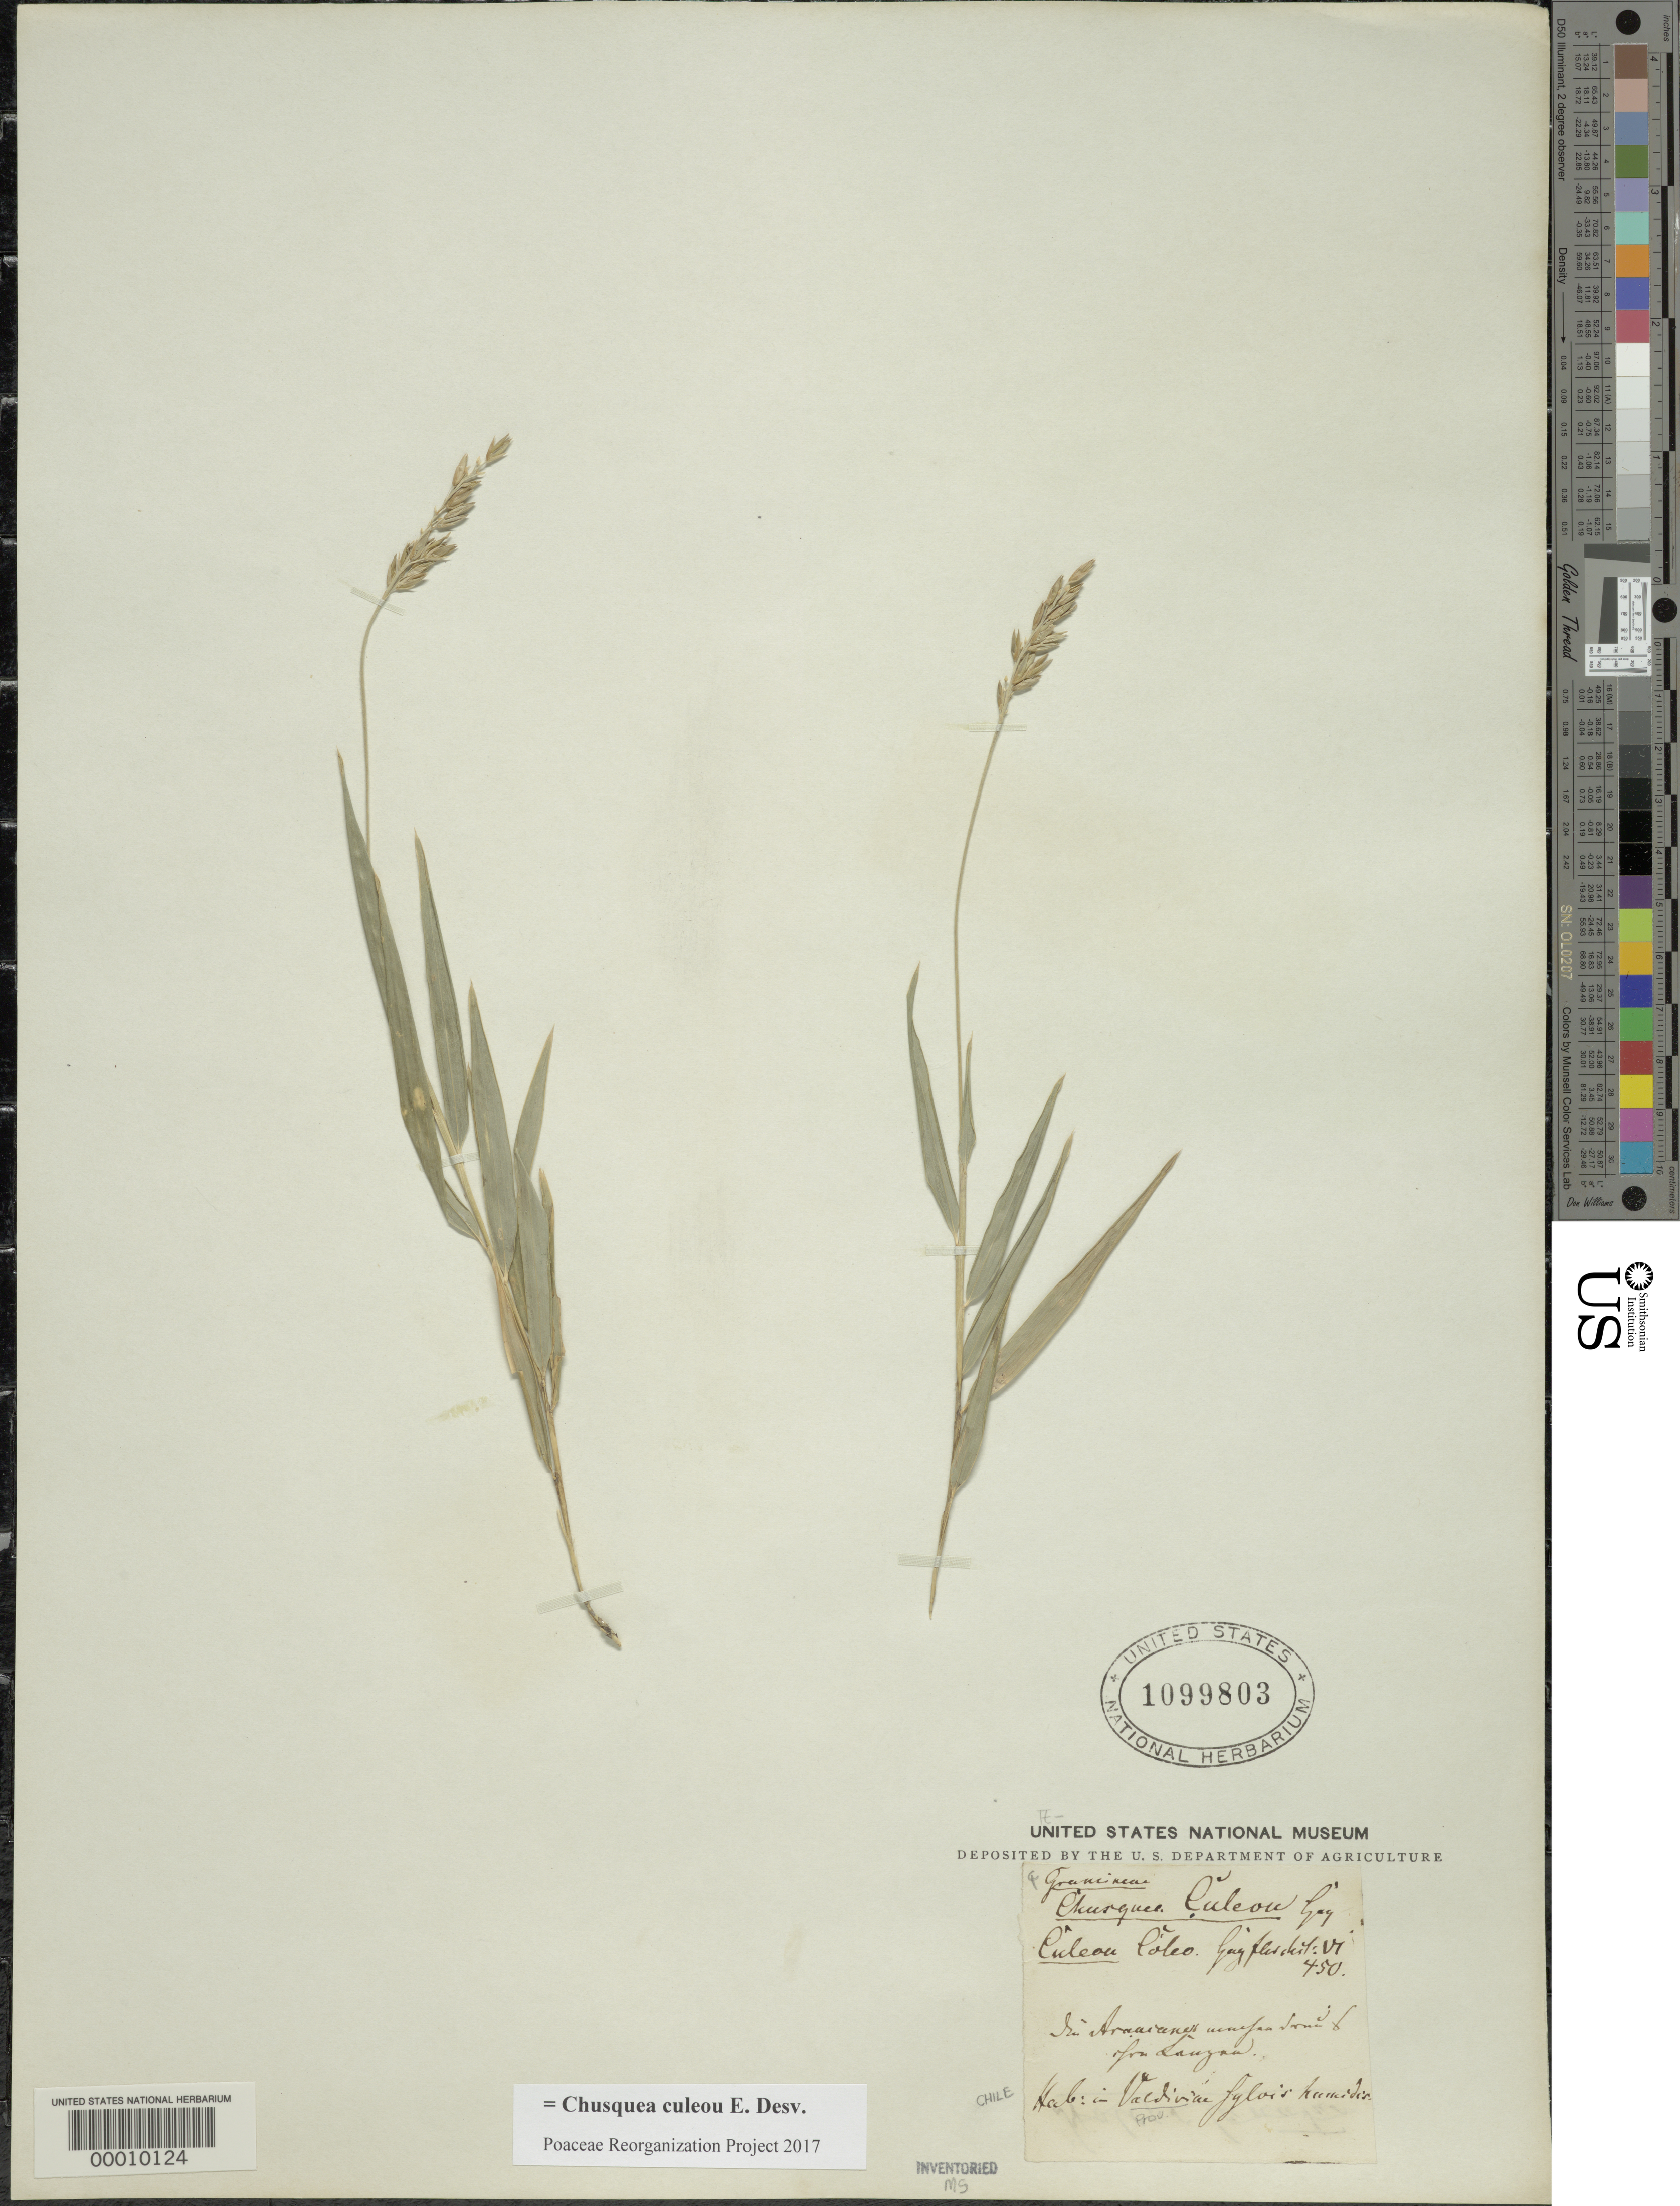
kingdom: Plantae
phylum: Tracheophyta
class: Liliopsida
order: Poales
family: Poaceae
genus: Chusquea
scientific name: Chusquea culeou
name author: É. Desv.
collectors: -- Gay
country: Chile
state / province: Los Lagos (X)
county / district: Valdivia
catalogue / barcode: US 1099803